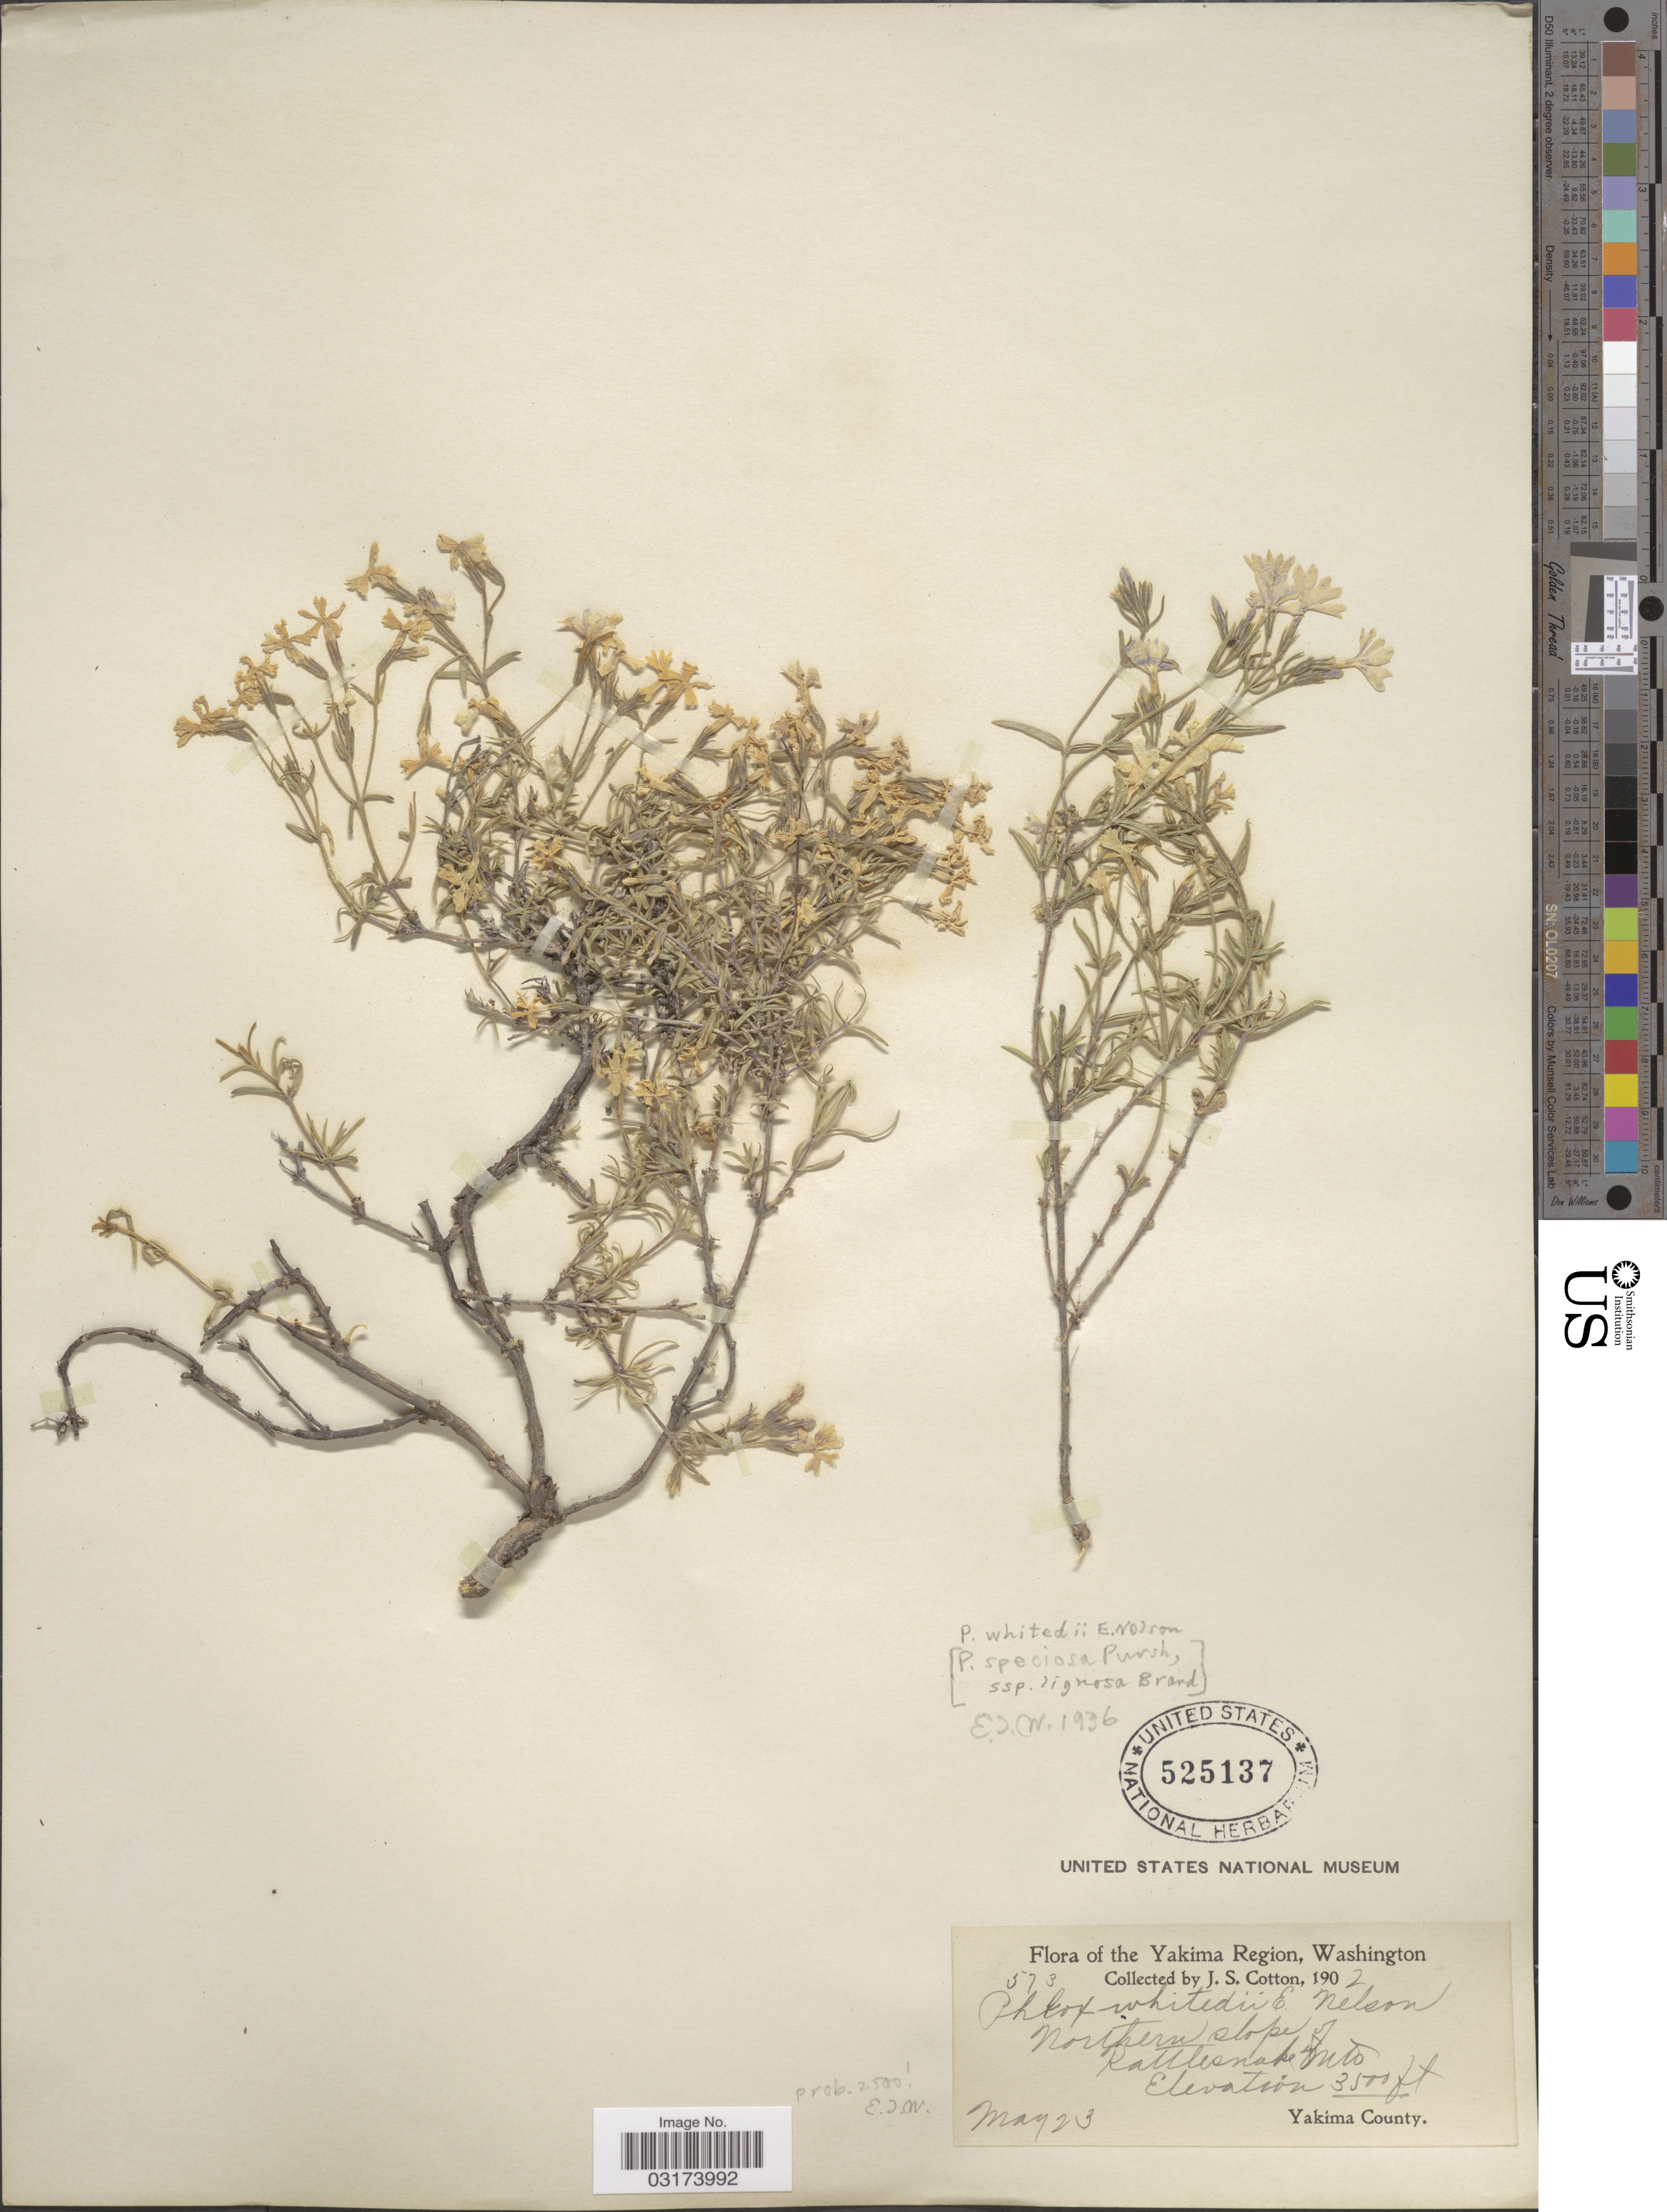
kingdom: Plantae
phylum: Tracheophyta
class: Magnoliopsida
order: Ericales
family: Polemoniaceae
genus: Phlox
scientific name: Phlox speciosa subsp. lignosa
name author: Brand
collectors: J. S. Cotton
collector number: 573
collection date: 1902-05-23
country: United States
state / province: Washington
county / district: Yakima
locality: The Yakima Region, Northern slope of Rattlesnake Mts. Yakima County.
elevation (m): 1067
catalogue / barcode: US 525137